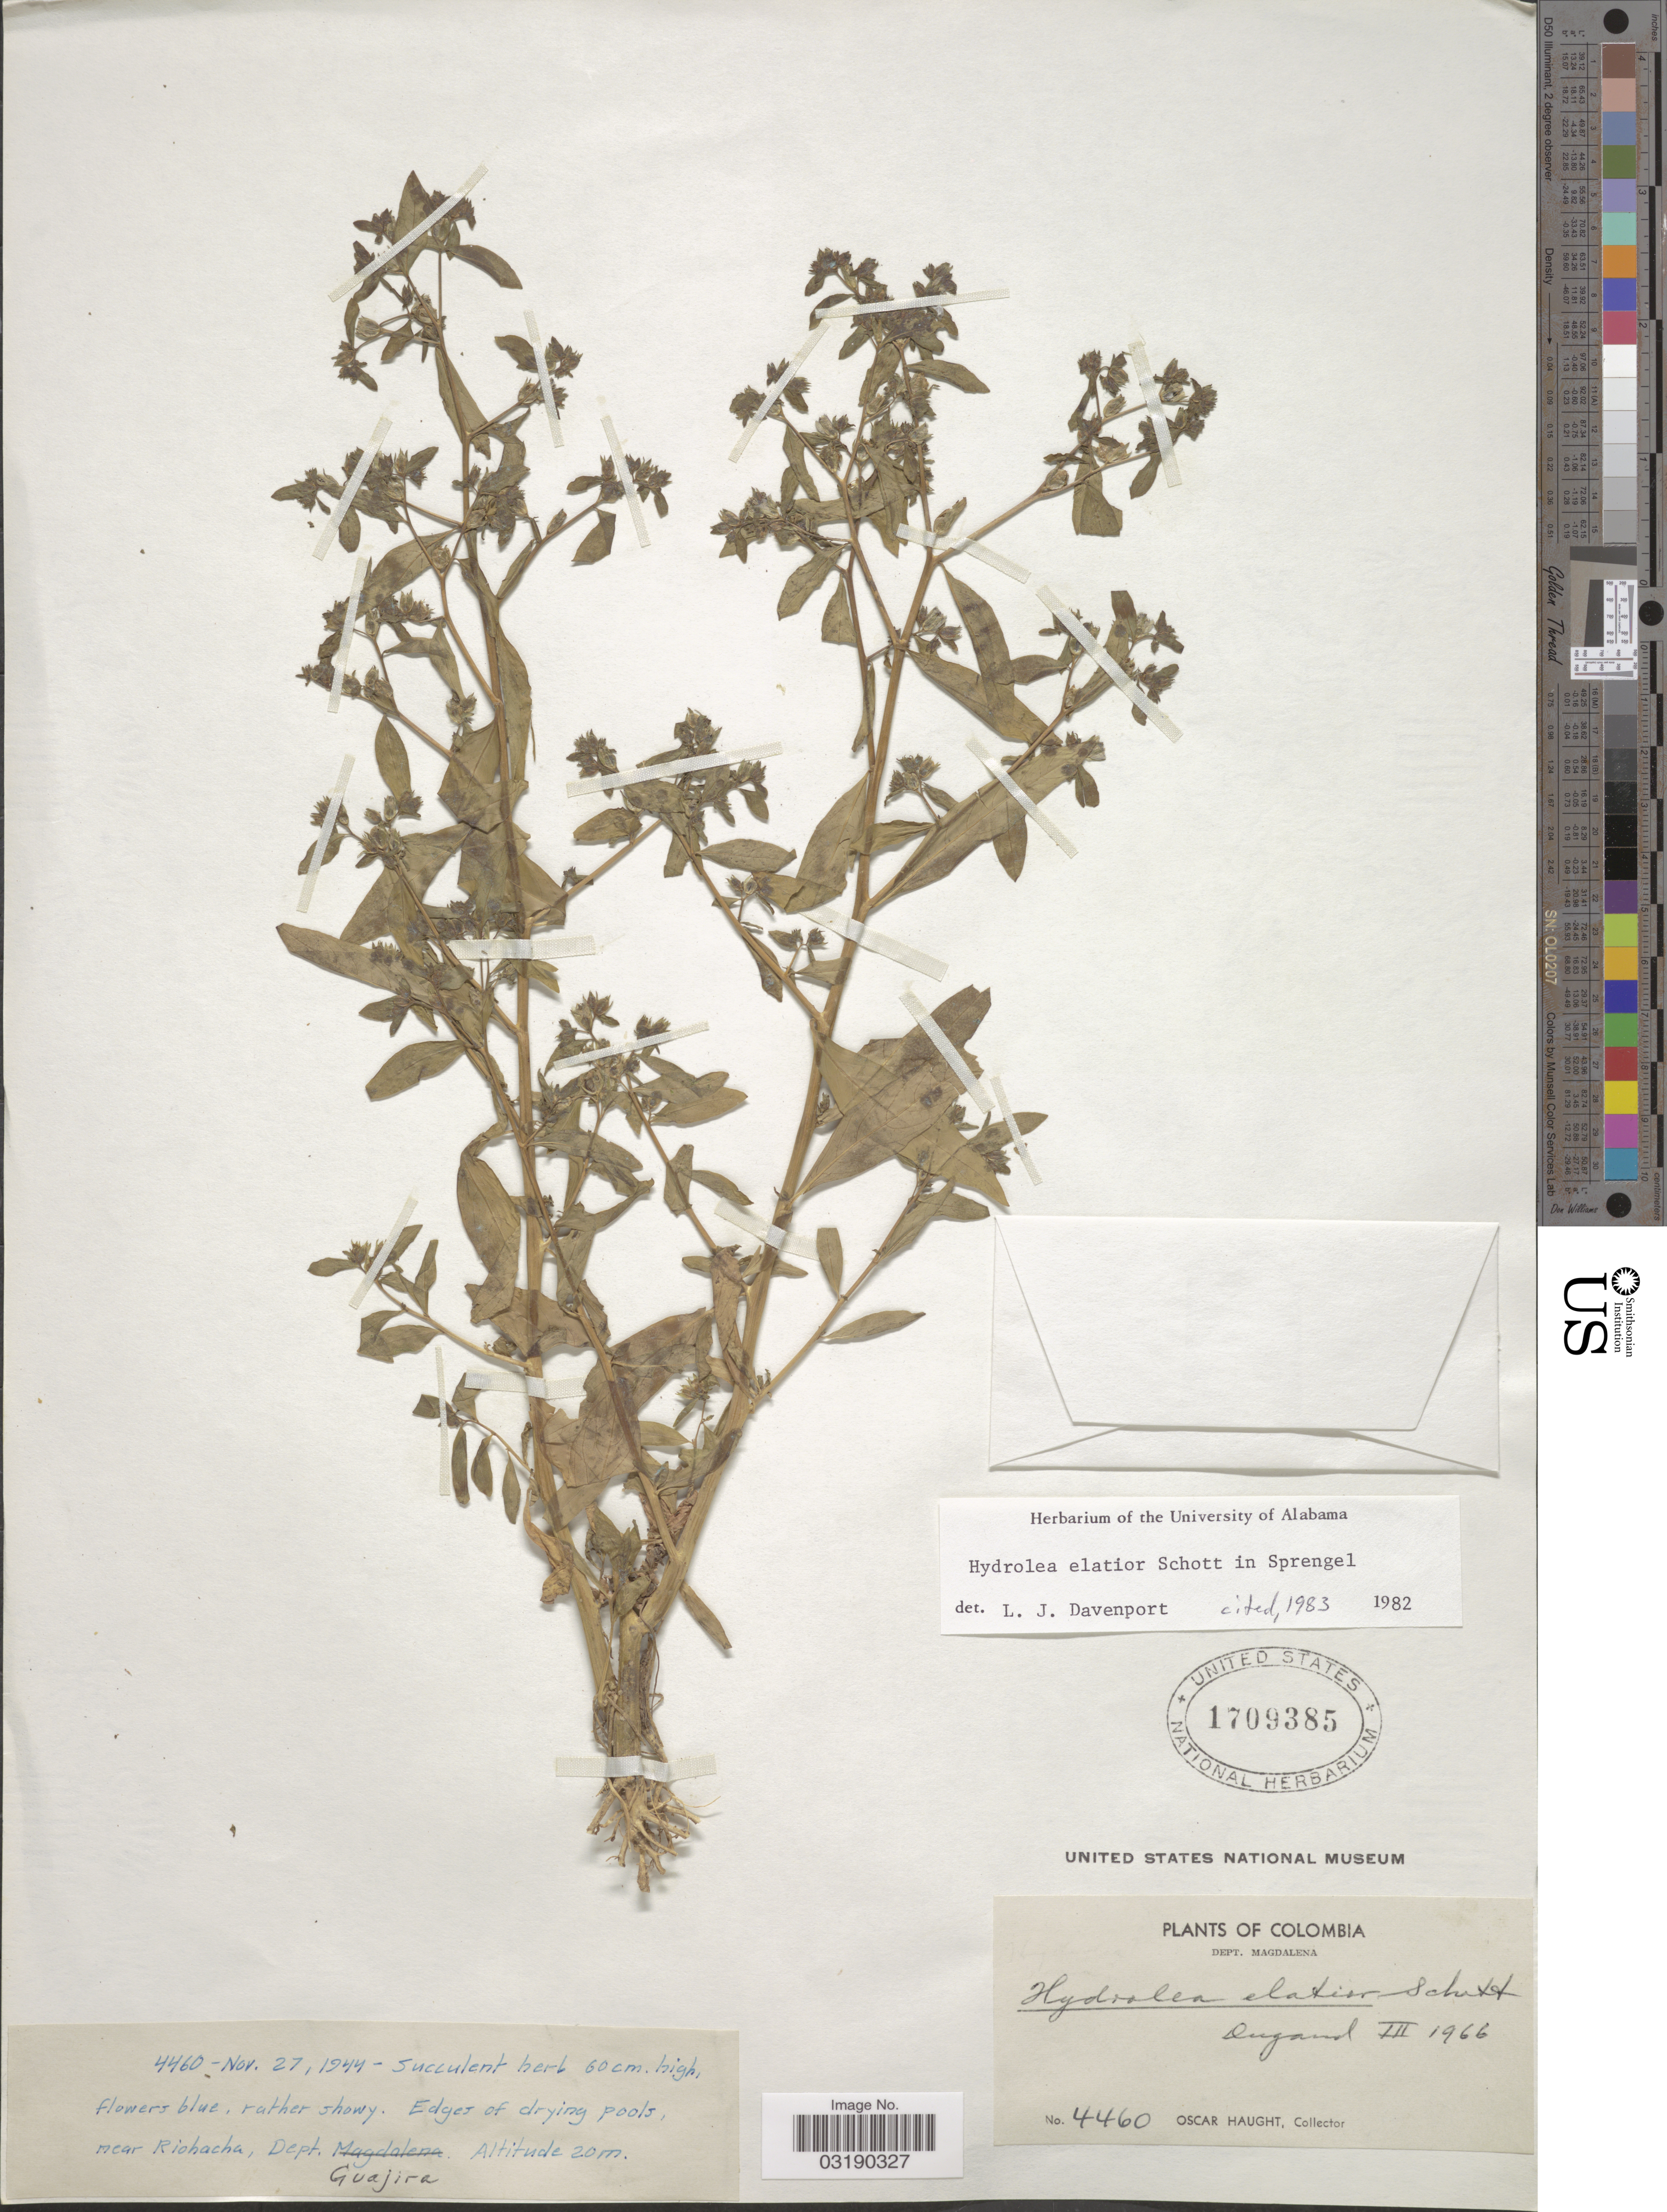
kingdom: Plantae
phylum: Tracheophyta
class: Magnoliopsida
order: Solanales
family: Hydroleaceae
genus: Hydrolea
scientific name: Hydrolea elatior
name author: Schott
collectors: O. L. Haught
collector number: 4460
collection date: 1944-11-27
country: Colombia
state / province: Magdalena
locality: Edges of drying pools, near Riohacha, Dept. Guajira.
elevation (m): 20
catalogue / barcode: US 1709385